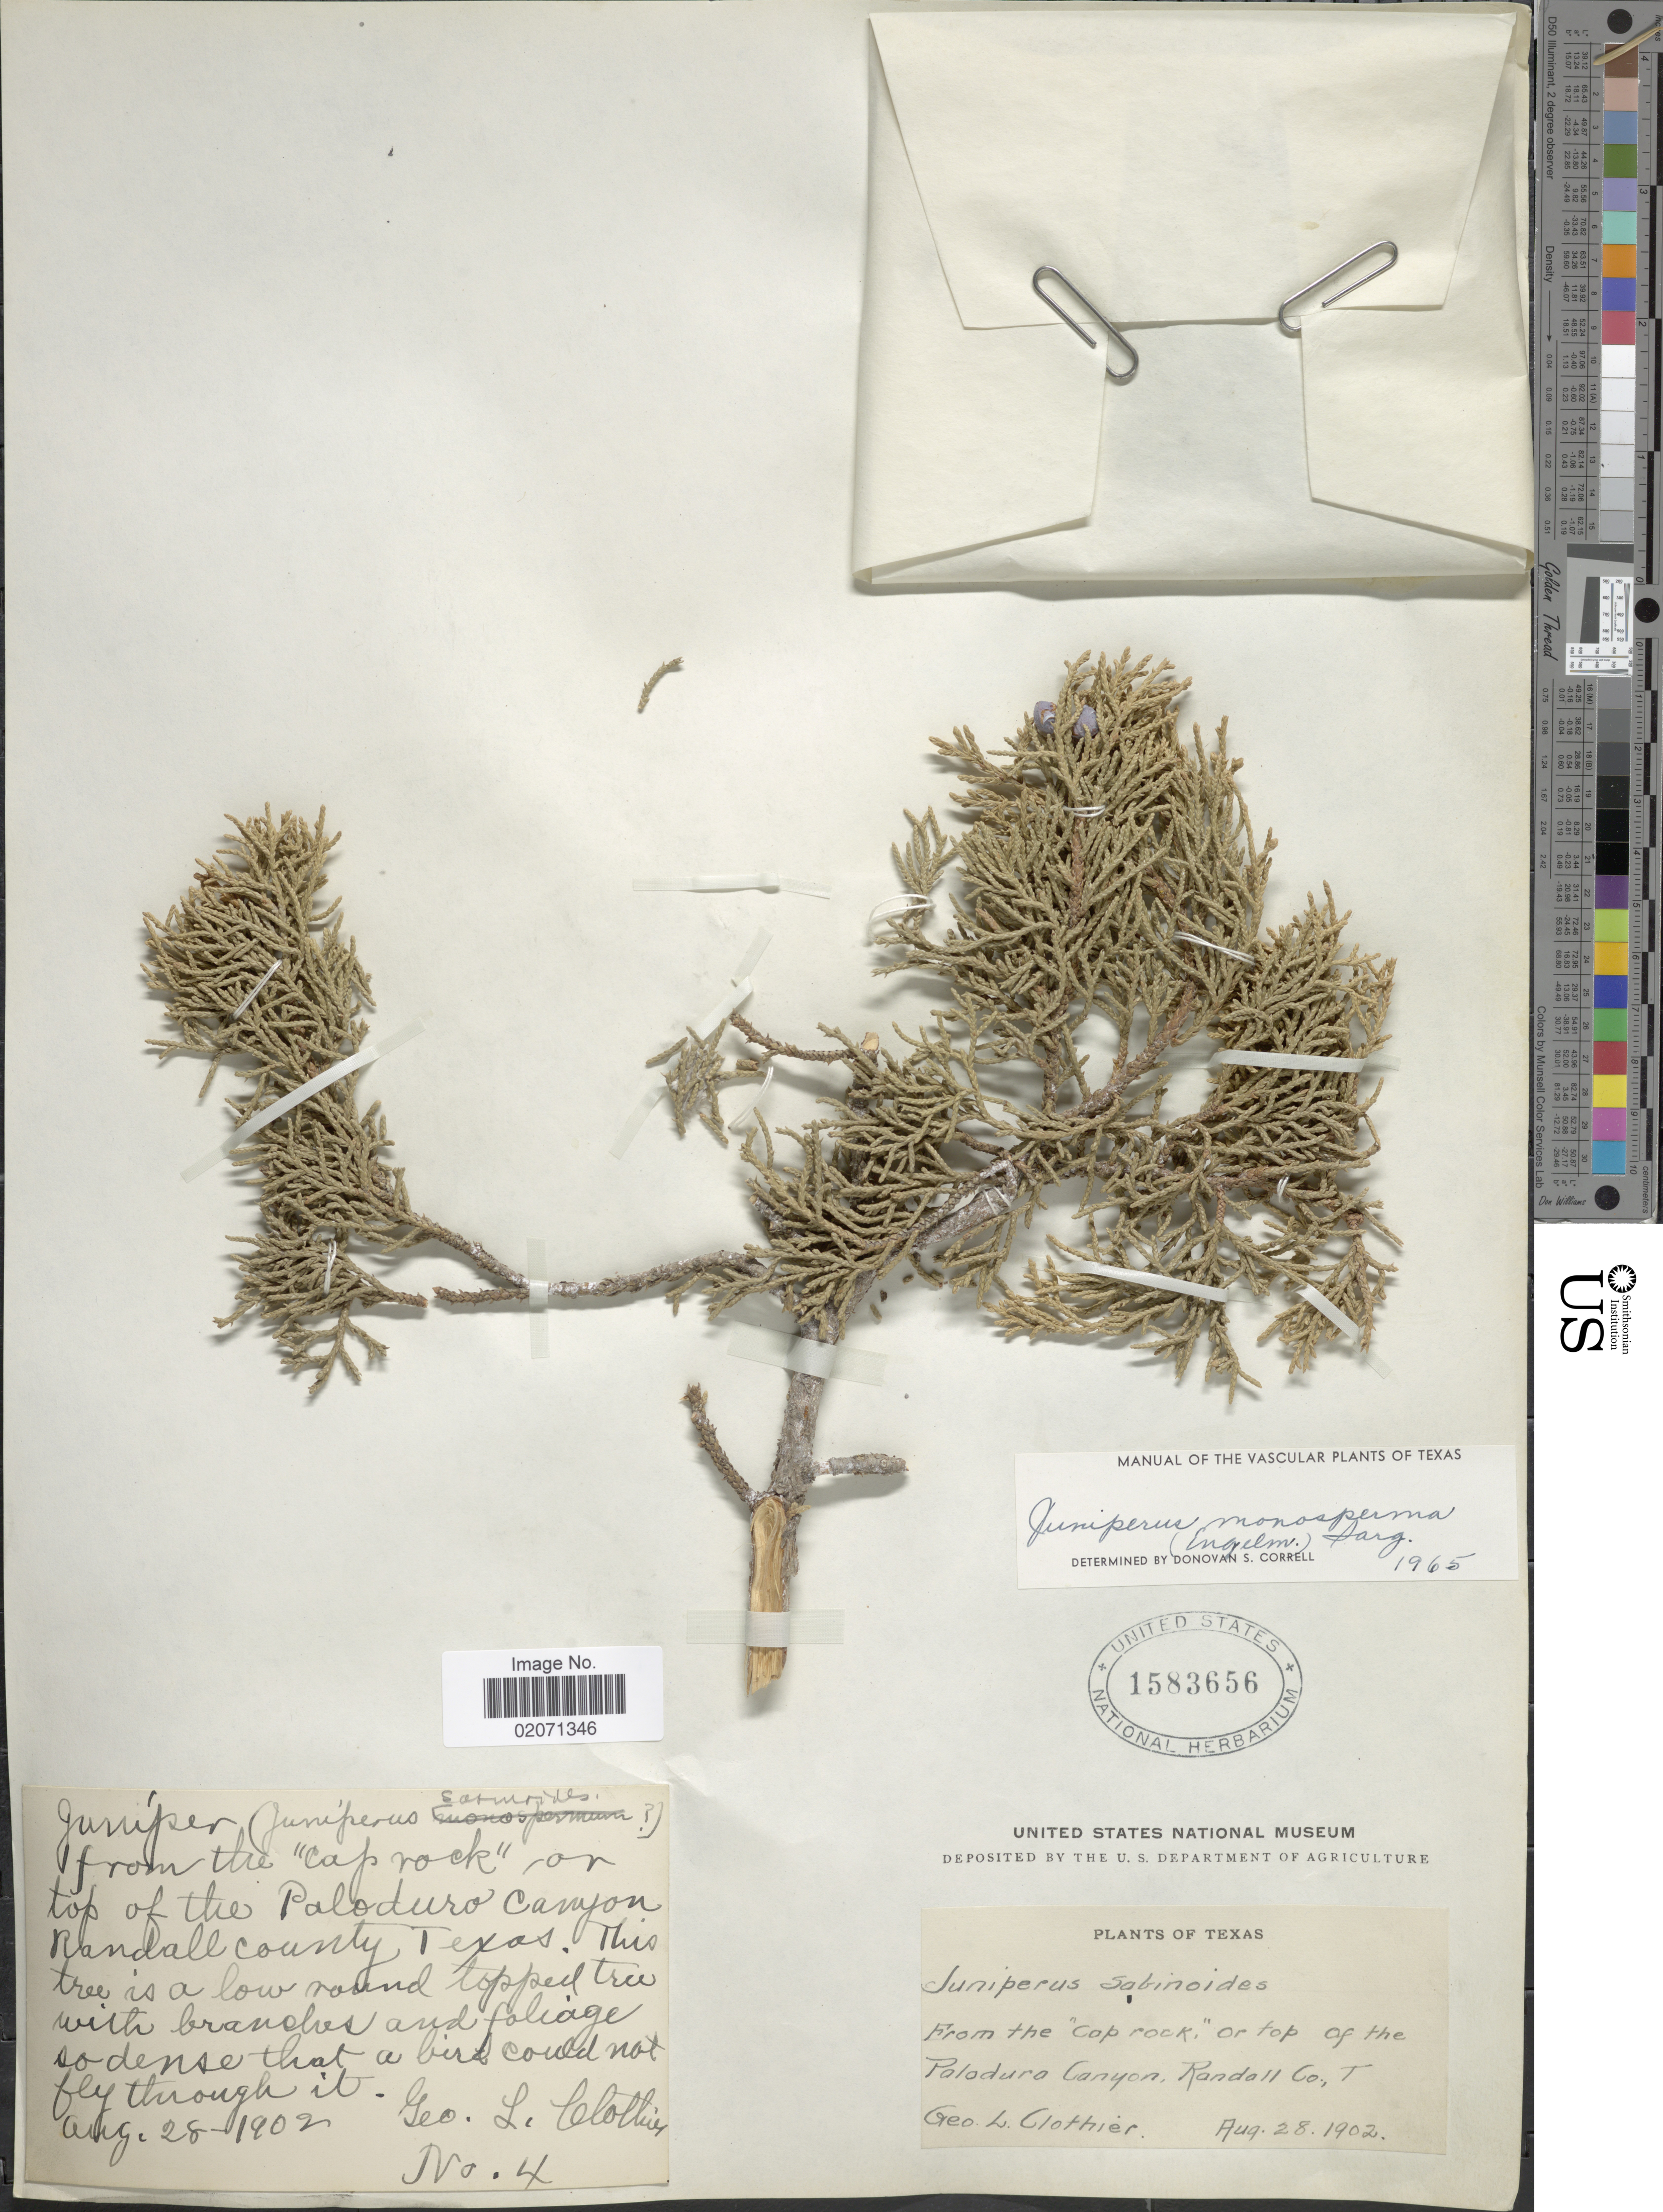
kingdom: Plantae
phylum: Tracheophyta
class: Pinopsida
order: Pinales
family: Cupressaceae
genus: Juniperus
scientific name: Juniperus monosperma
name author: (Engelm.) Sarg.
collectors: G. Clothier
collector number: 4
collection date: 1902-08-28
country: United States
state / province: Texas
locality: From the "cap rock,"or top of the Paloduro Canyon, Randall Co.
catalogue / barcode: US 1583656